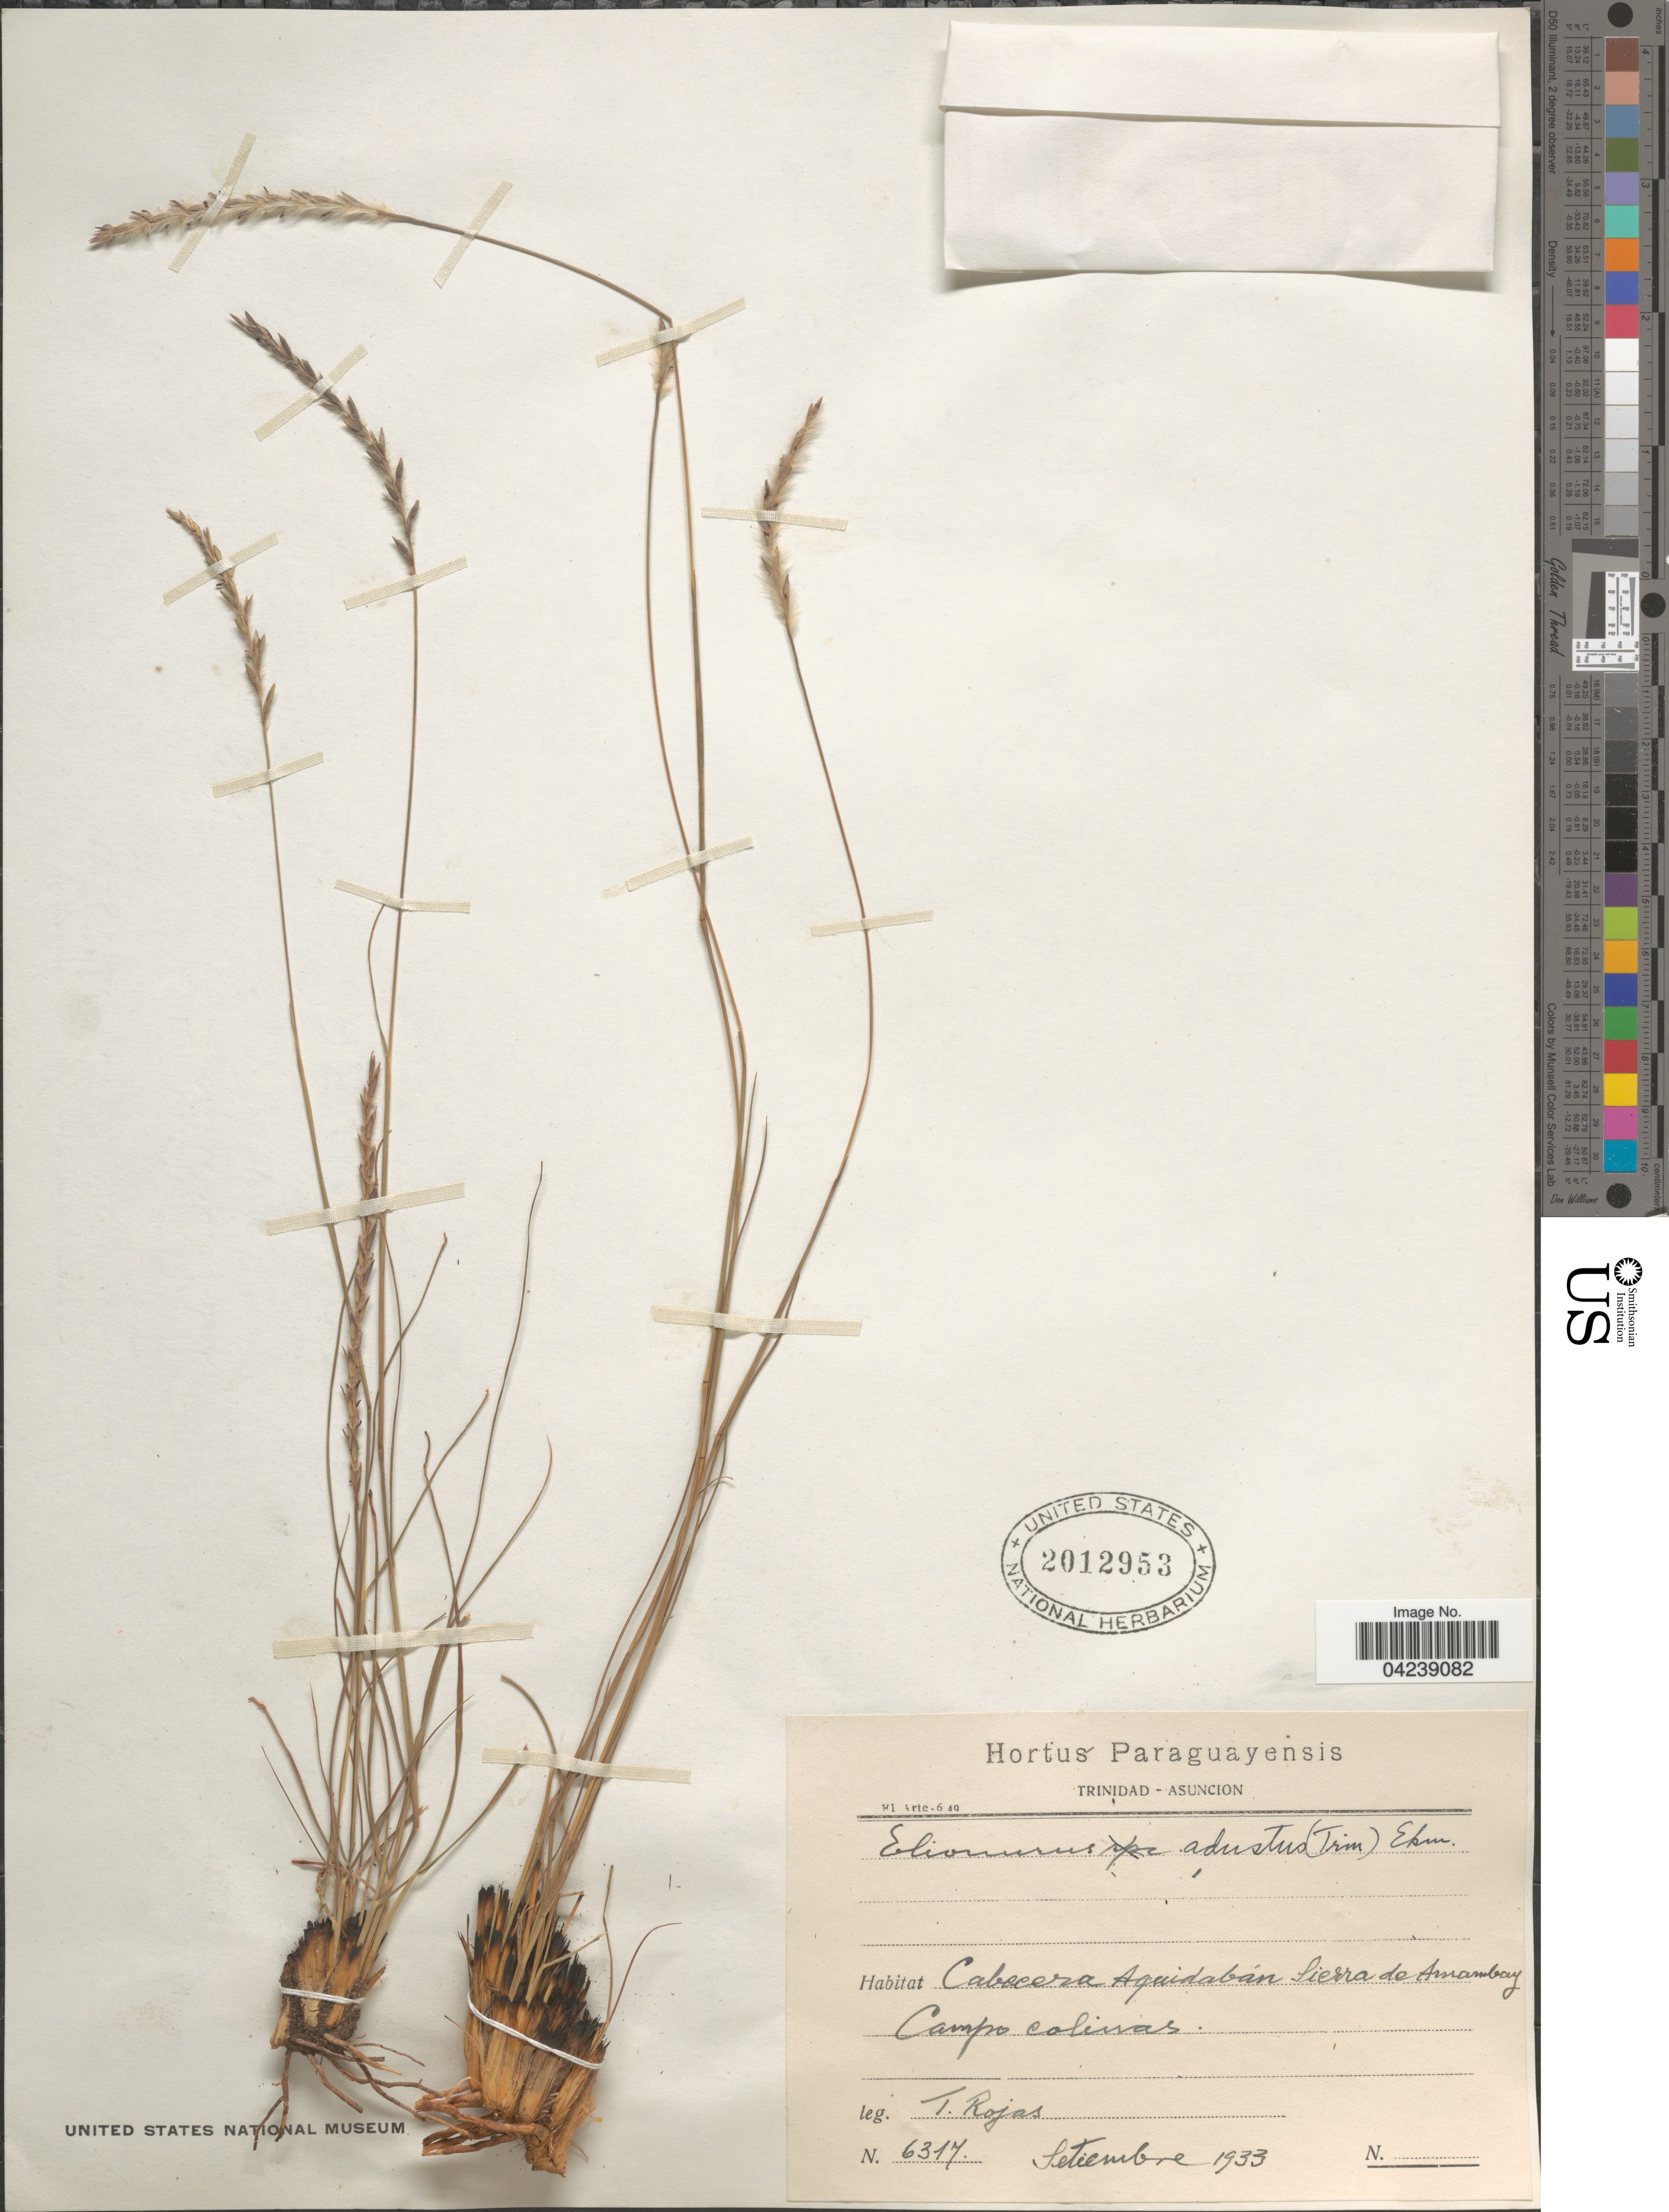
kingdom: Plantae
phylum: Tracheophyta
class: Liliopsida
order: Poales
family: Poaceae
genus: Elionurus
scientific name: Elionurus muticus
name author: (Spreng.) Kuntze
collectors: T. Rojas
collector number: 6317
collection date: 1933-09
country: Paraguay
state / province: Asuncion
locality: Cabecera Aquidabán Sierra de Amambay. Campo colinas.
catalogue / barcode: US 2012953